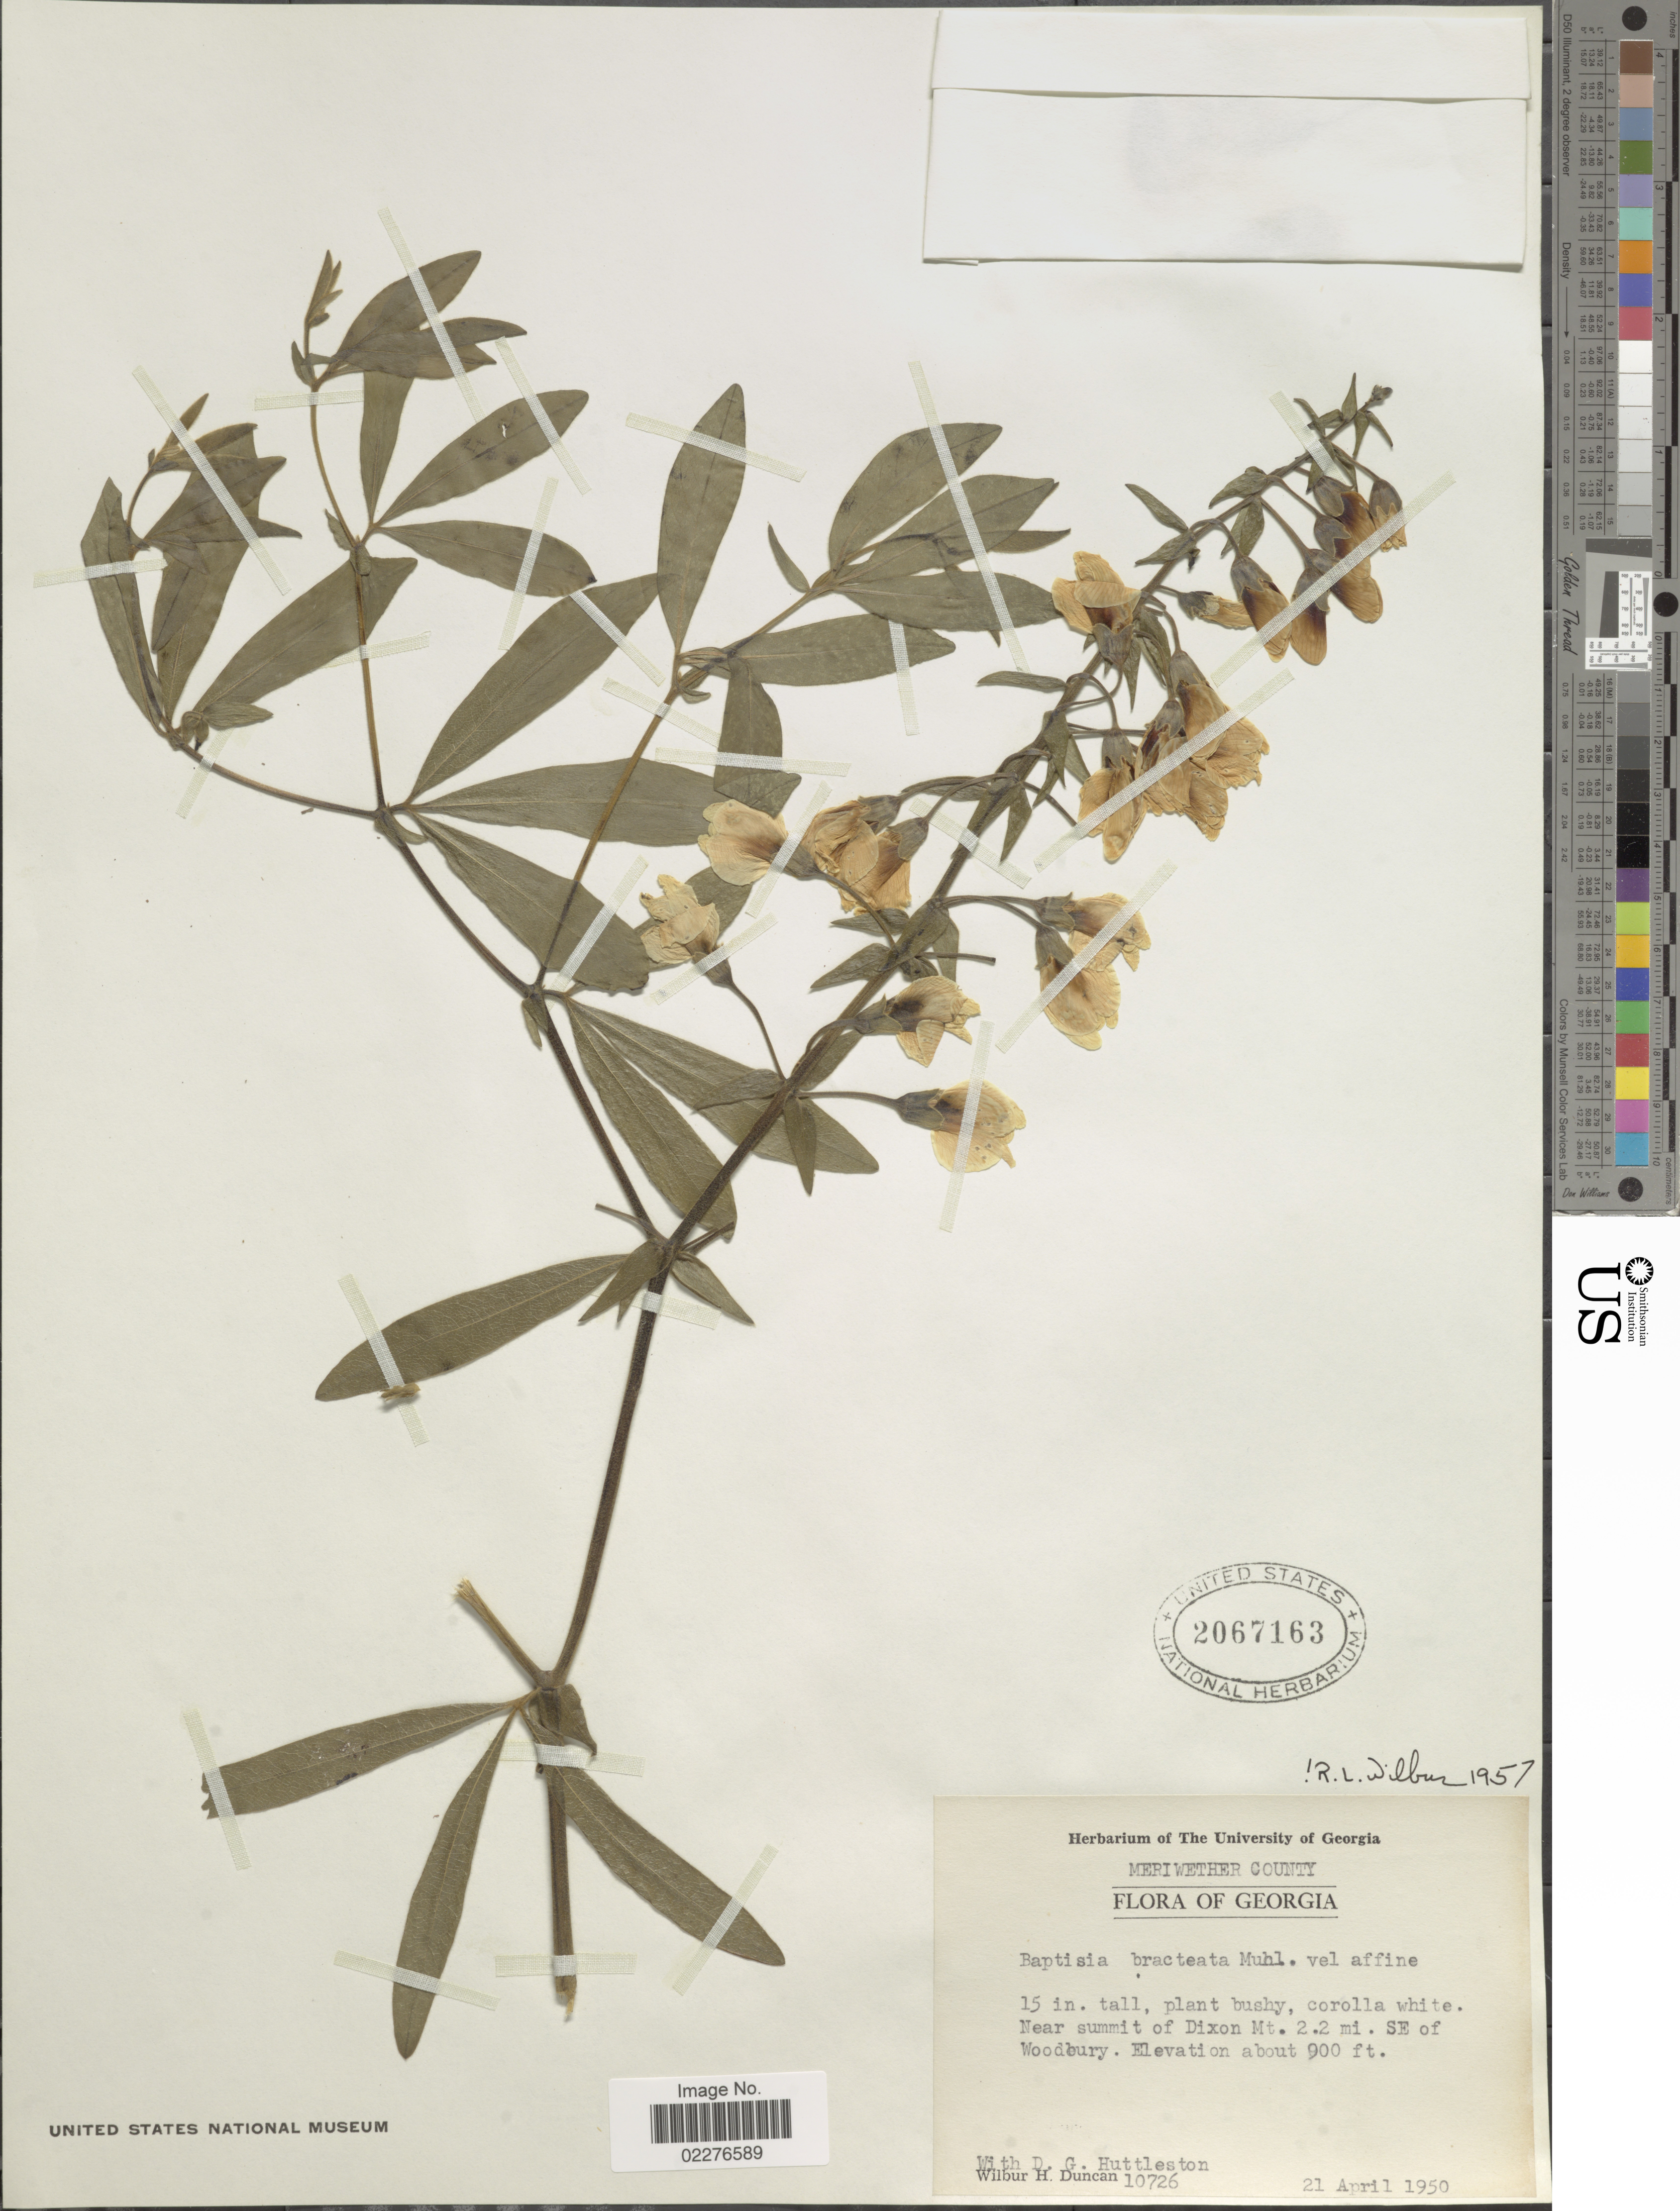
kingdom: Plantae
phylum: Tracheophyta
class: Magnoliopsida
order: Fabales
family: Fabaceae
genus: Baptisia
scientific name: Baptisia bracteata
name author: Muhl. ex Elliot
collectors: W. H. Duncan & D. G. Huttleston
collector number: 10726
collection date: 1950-04-21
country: United States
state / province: Georgia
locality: Near summit of Dixon Mt 2.2 mi SE of Woodburry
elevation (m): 274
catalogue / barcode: US 2067163